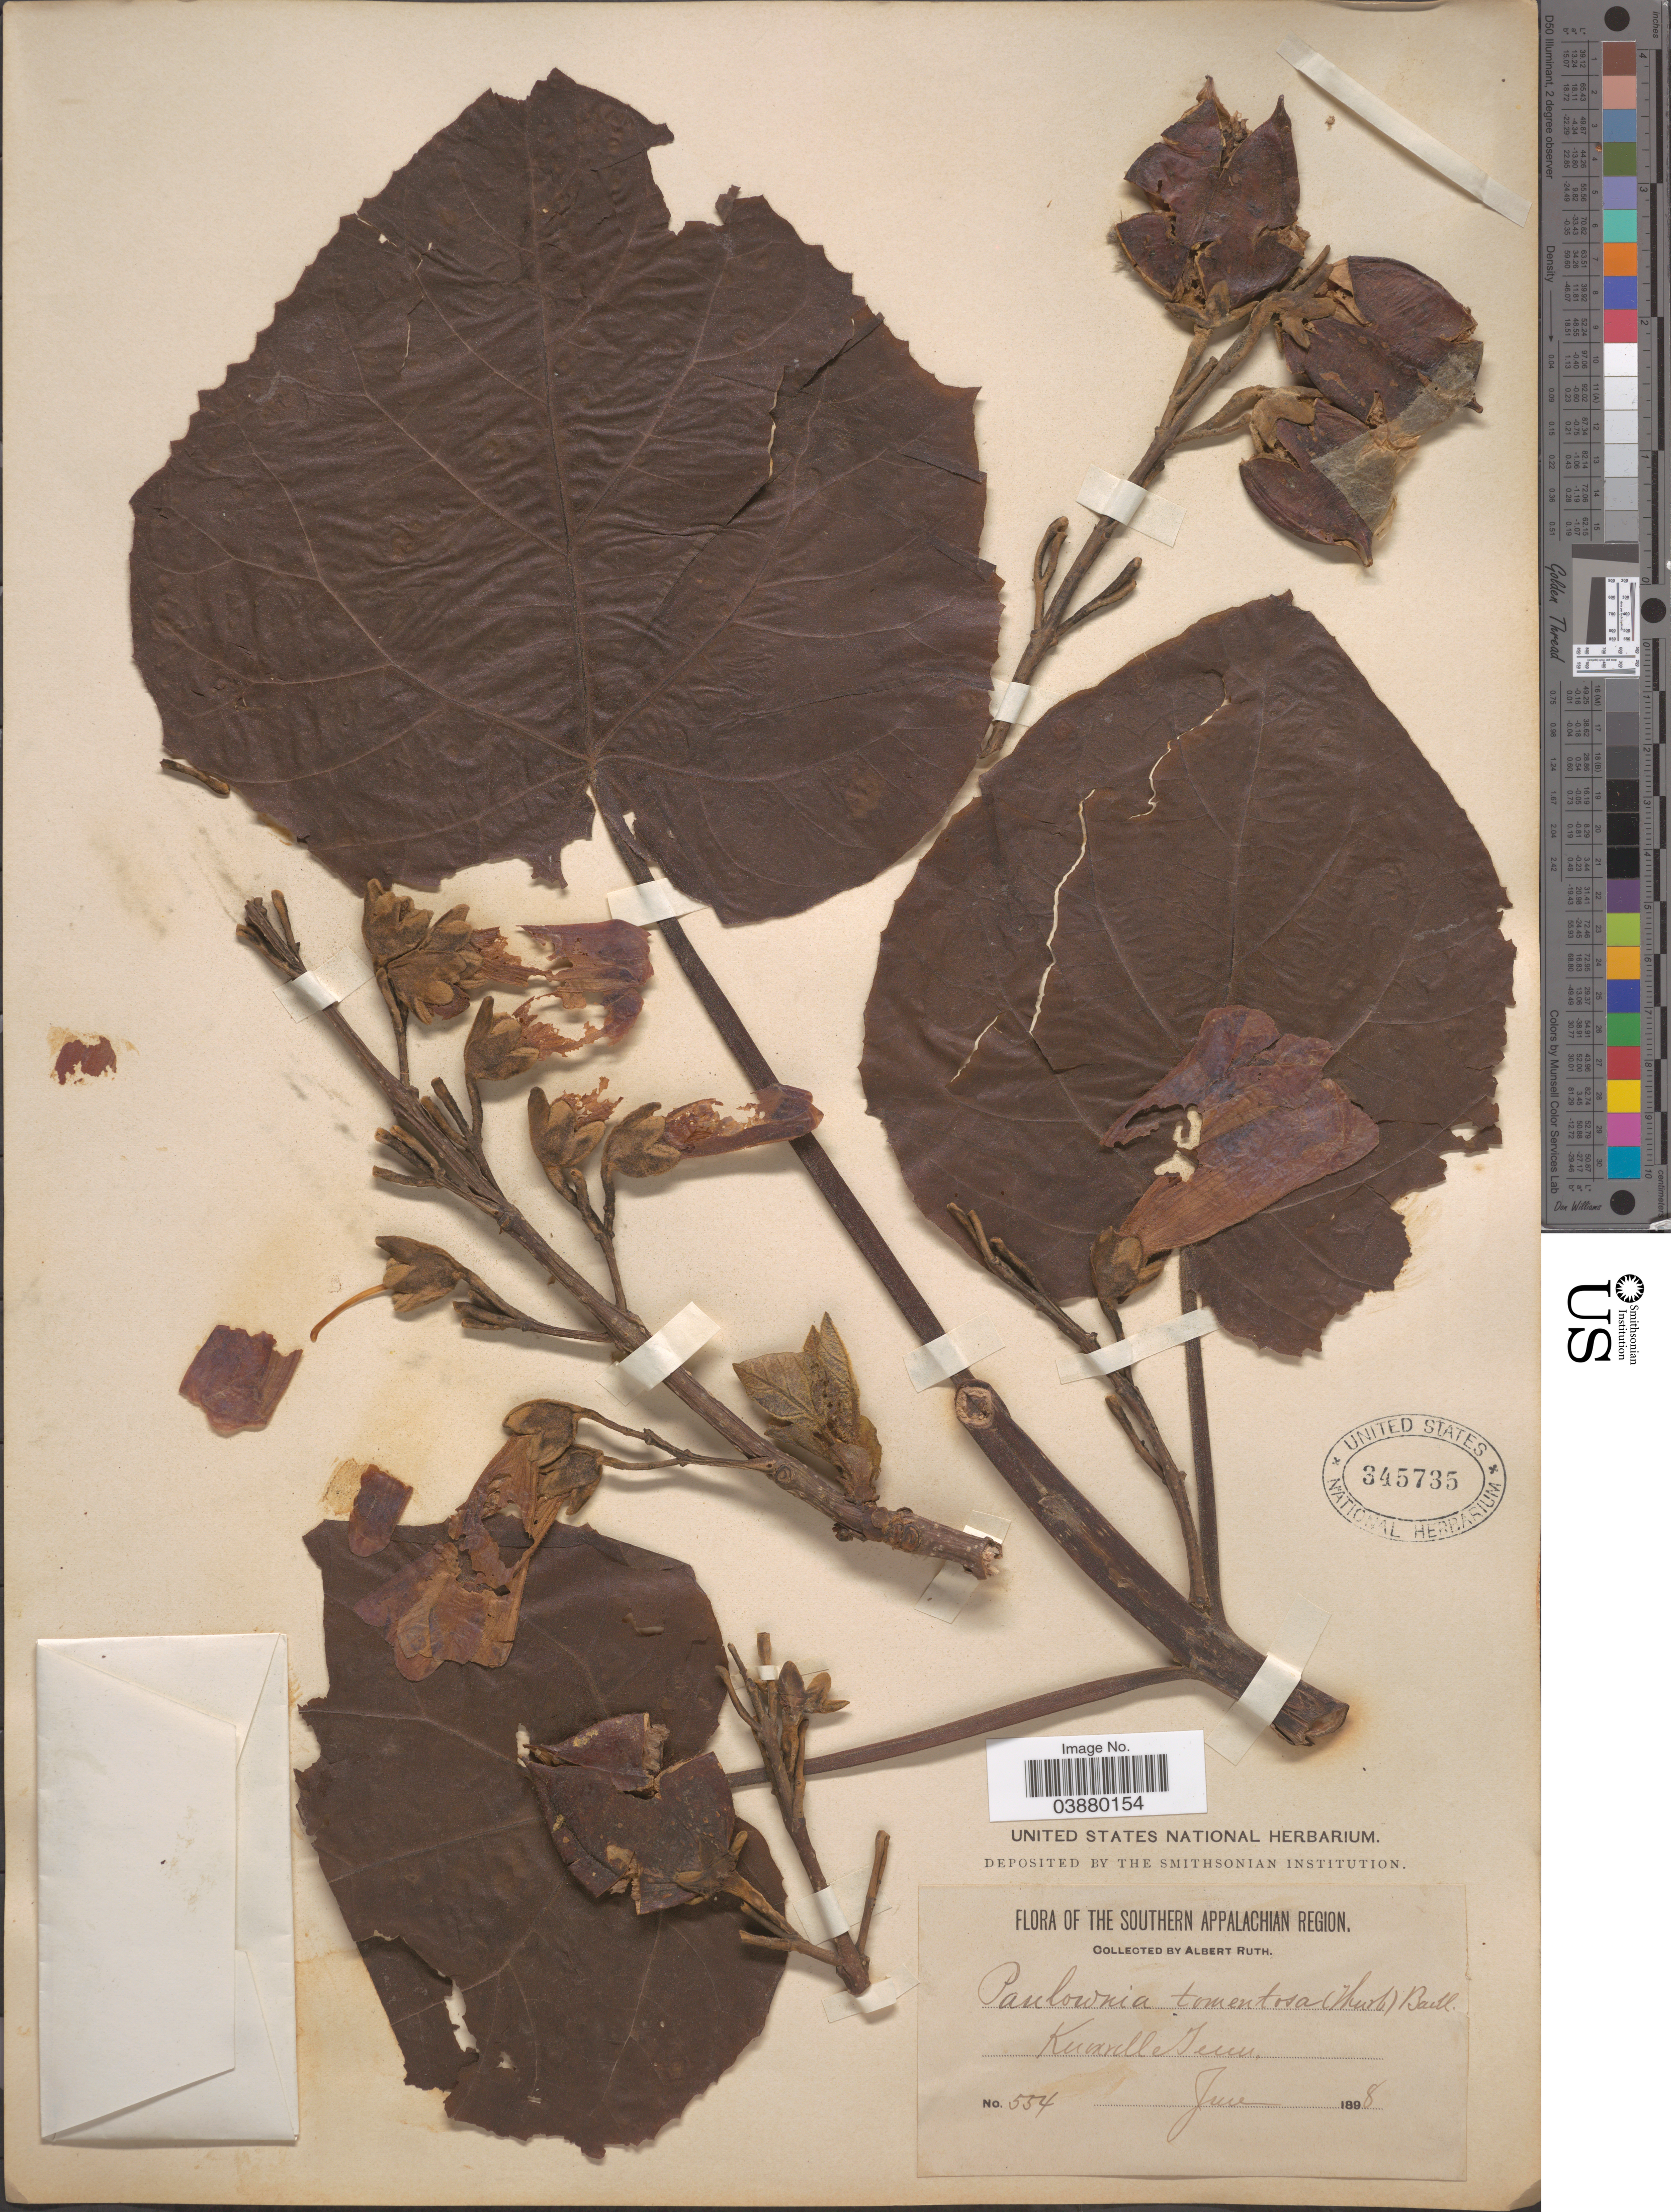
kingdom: Plantae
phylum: Tracheophyta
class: Magnoliopsida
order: Lamiales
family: Paulowniaceae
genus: Paulownia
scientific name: Paulownia tomentosa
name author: (Thunb.) Siebold & Zucc. ex Steud.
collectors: A. Ruth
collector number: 554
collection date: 1898-06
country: United States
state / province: Tennessee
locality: The Southern Appalachian Region. Knoxville.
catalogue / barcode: US 345735